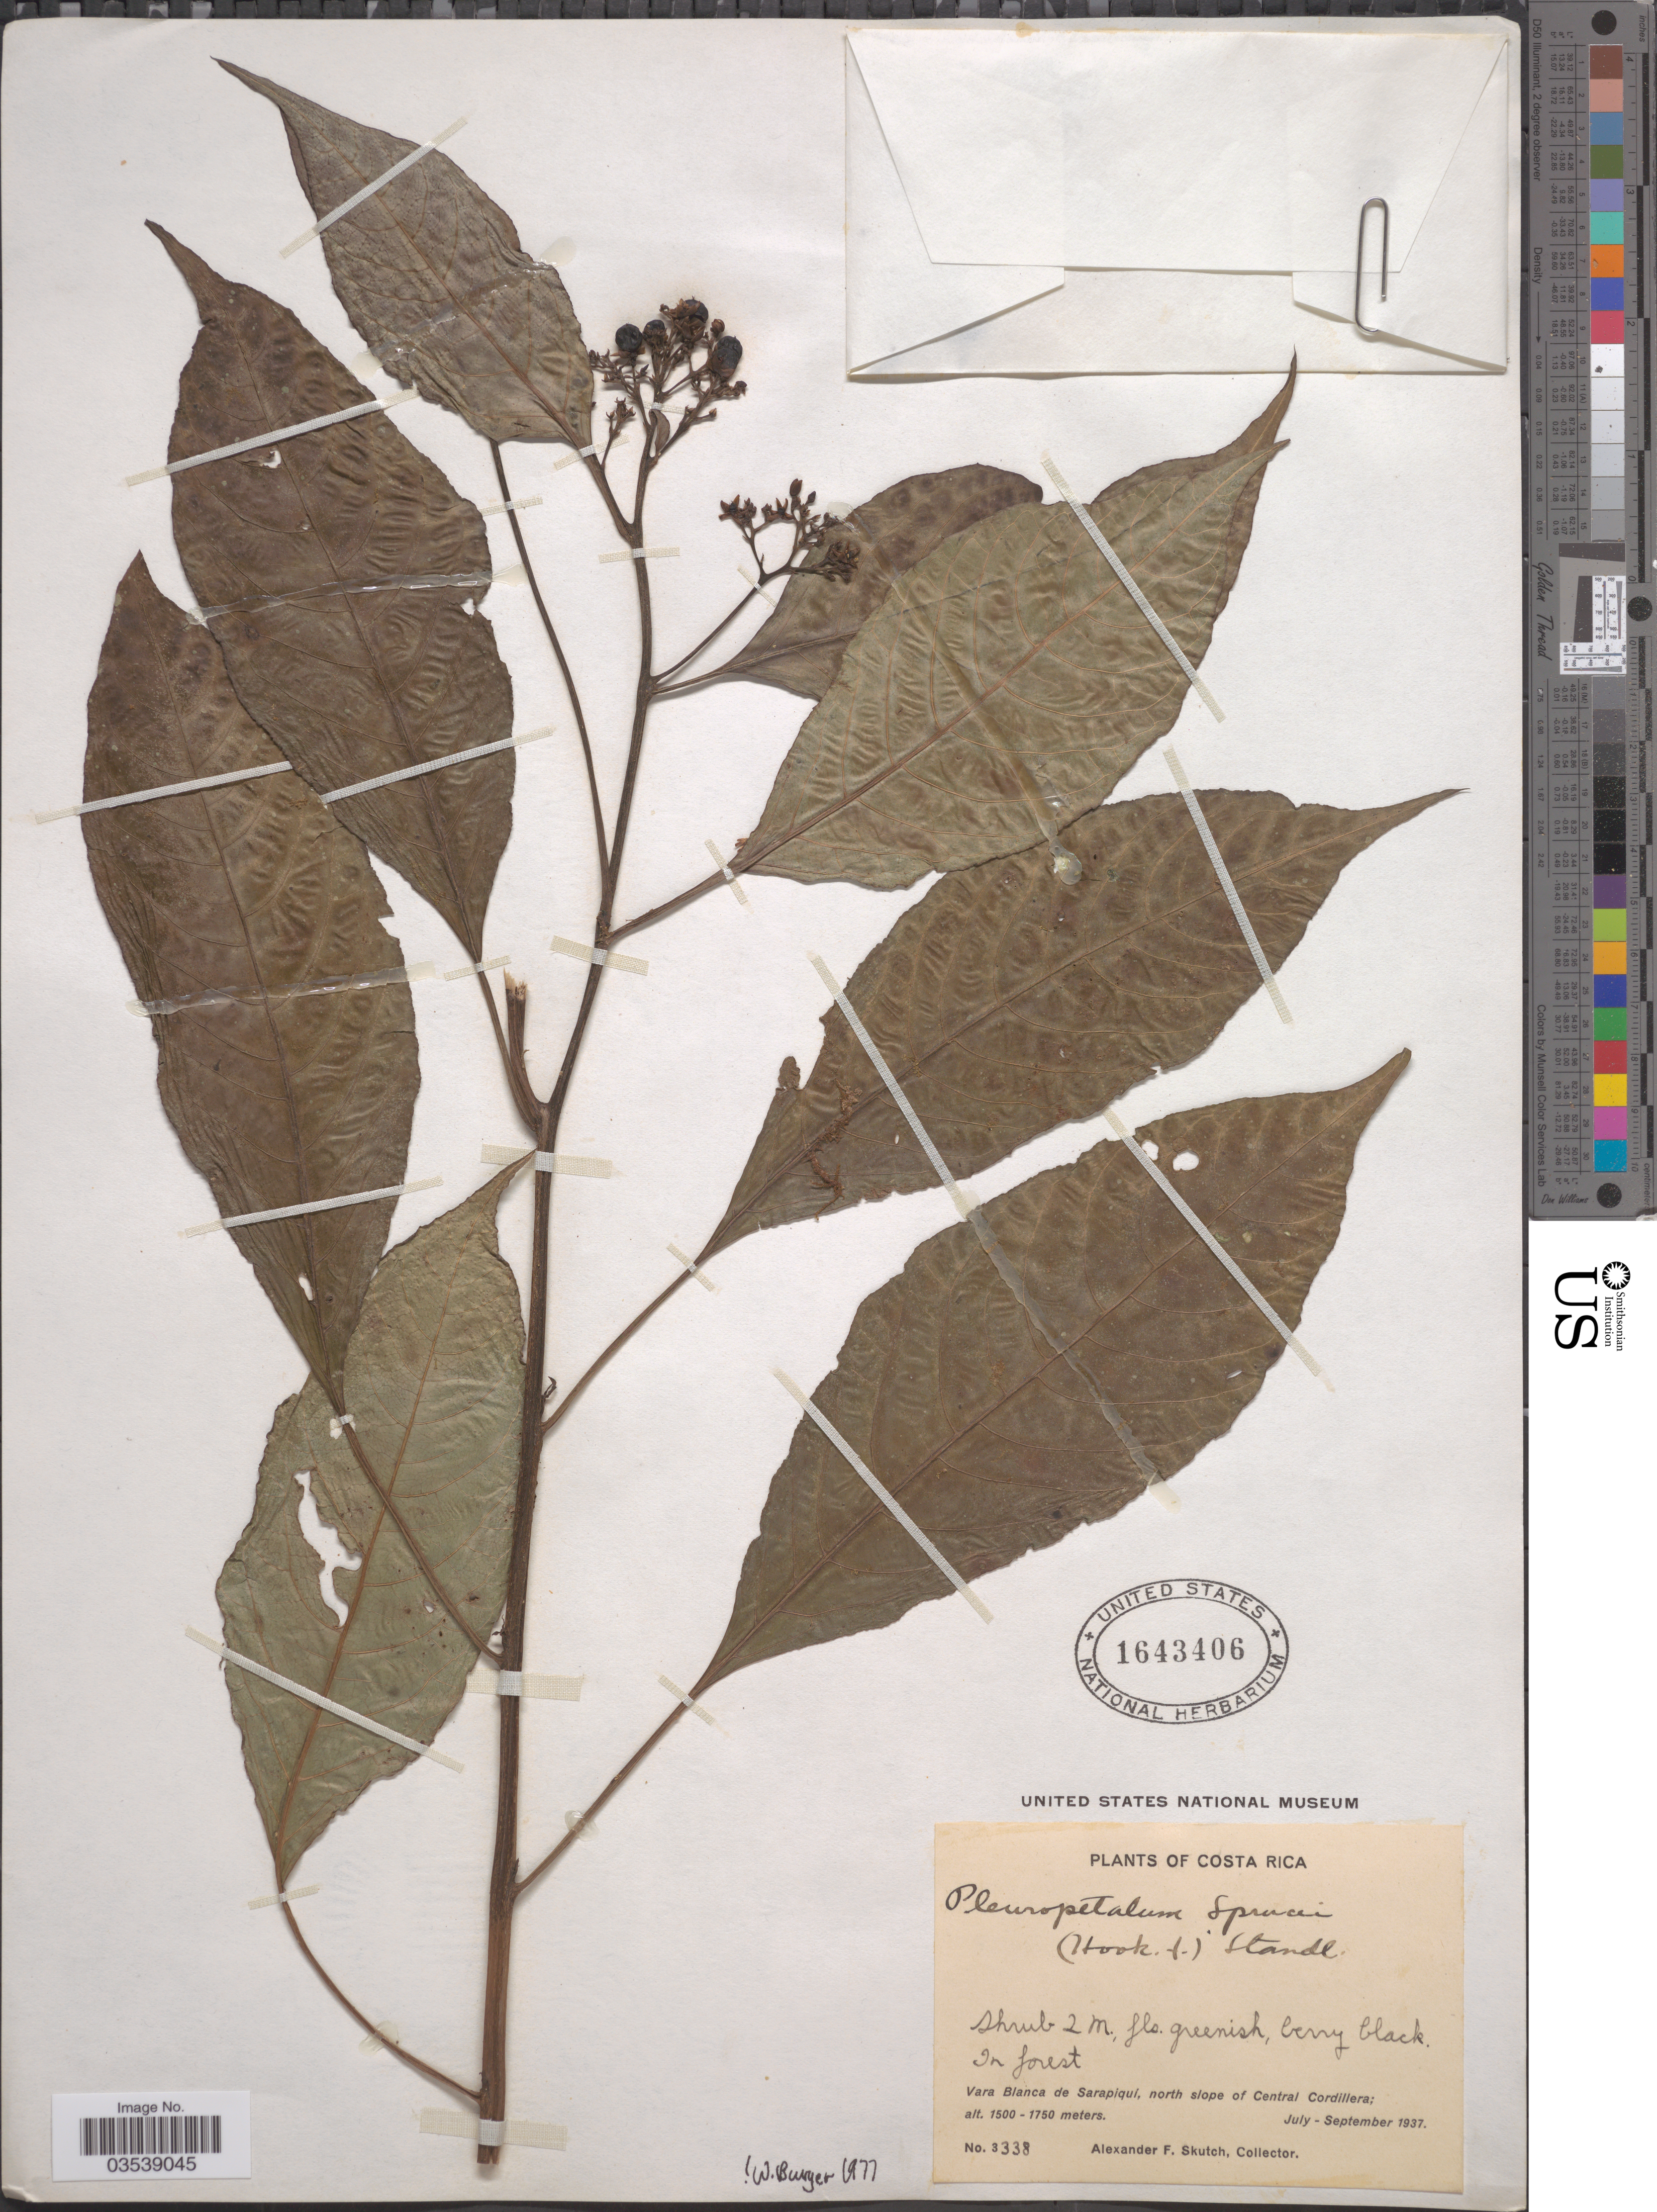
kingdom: Plantae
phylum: Tracheophyta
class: Magnoliopsida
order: Caryophyllales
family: Amaranthaceae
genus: Pleuropetalum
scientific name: Pleuropetalum sprucei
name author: (Hook. f.) Standl.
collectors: A. F. Skutch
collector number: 3338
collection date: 1937-07/1937-09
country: Costa Rica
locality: Vara Blanca de Sarapiqui, north slope of Central Cordillera.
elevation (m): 1500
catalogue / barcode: US 1643406